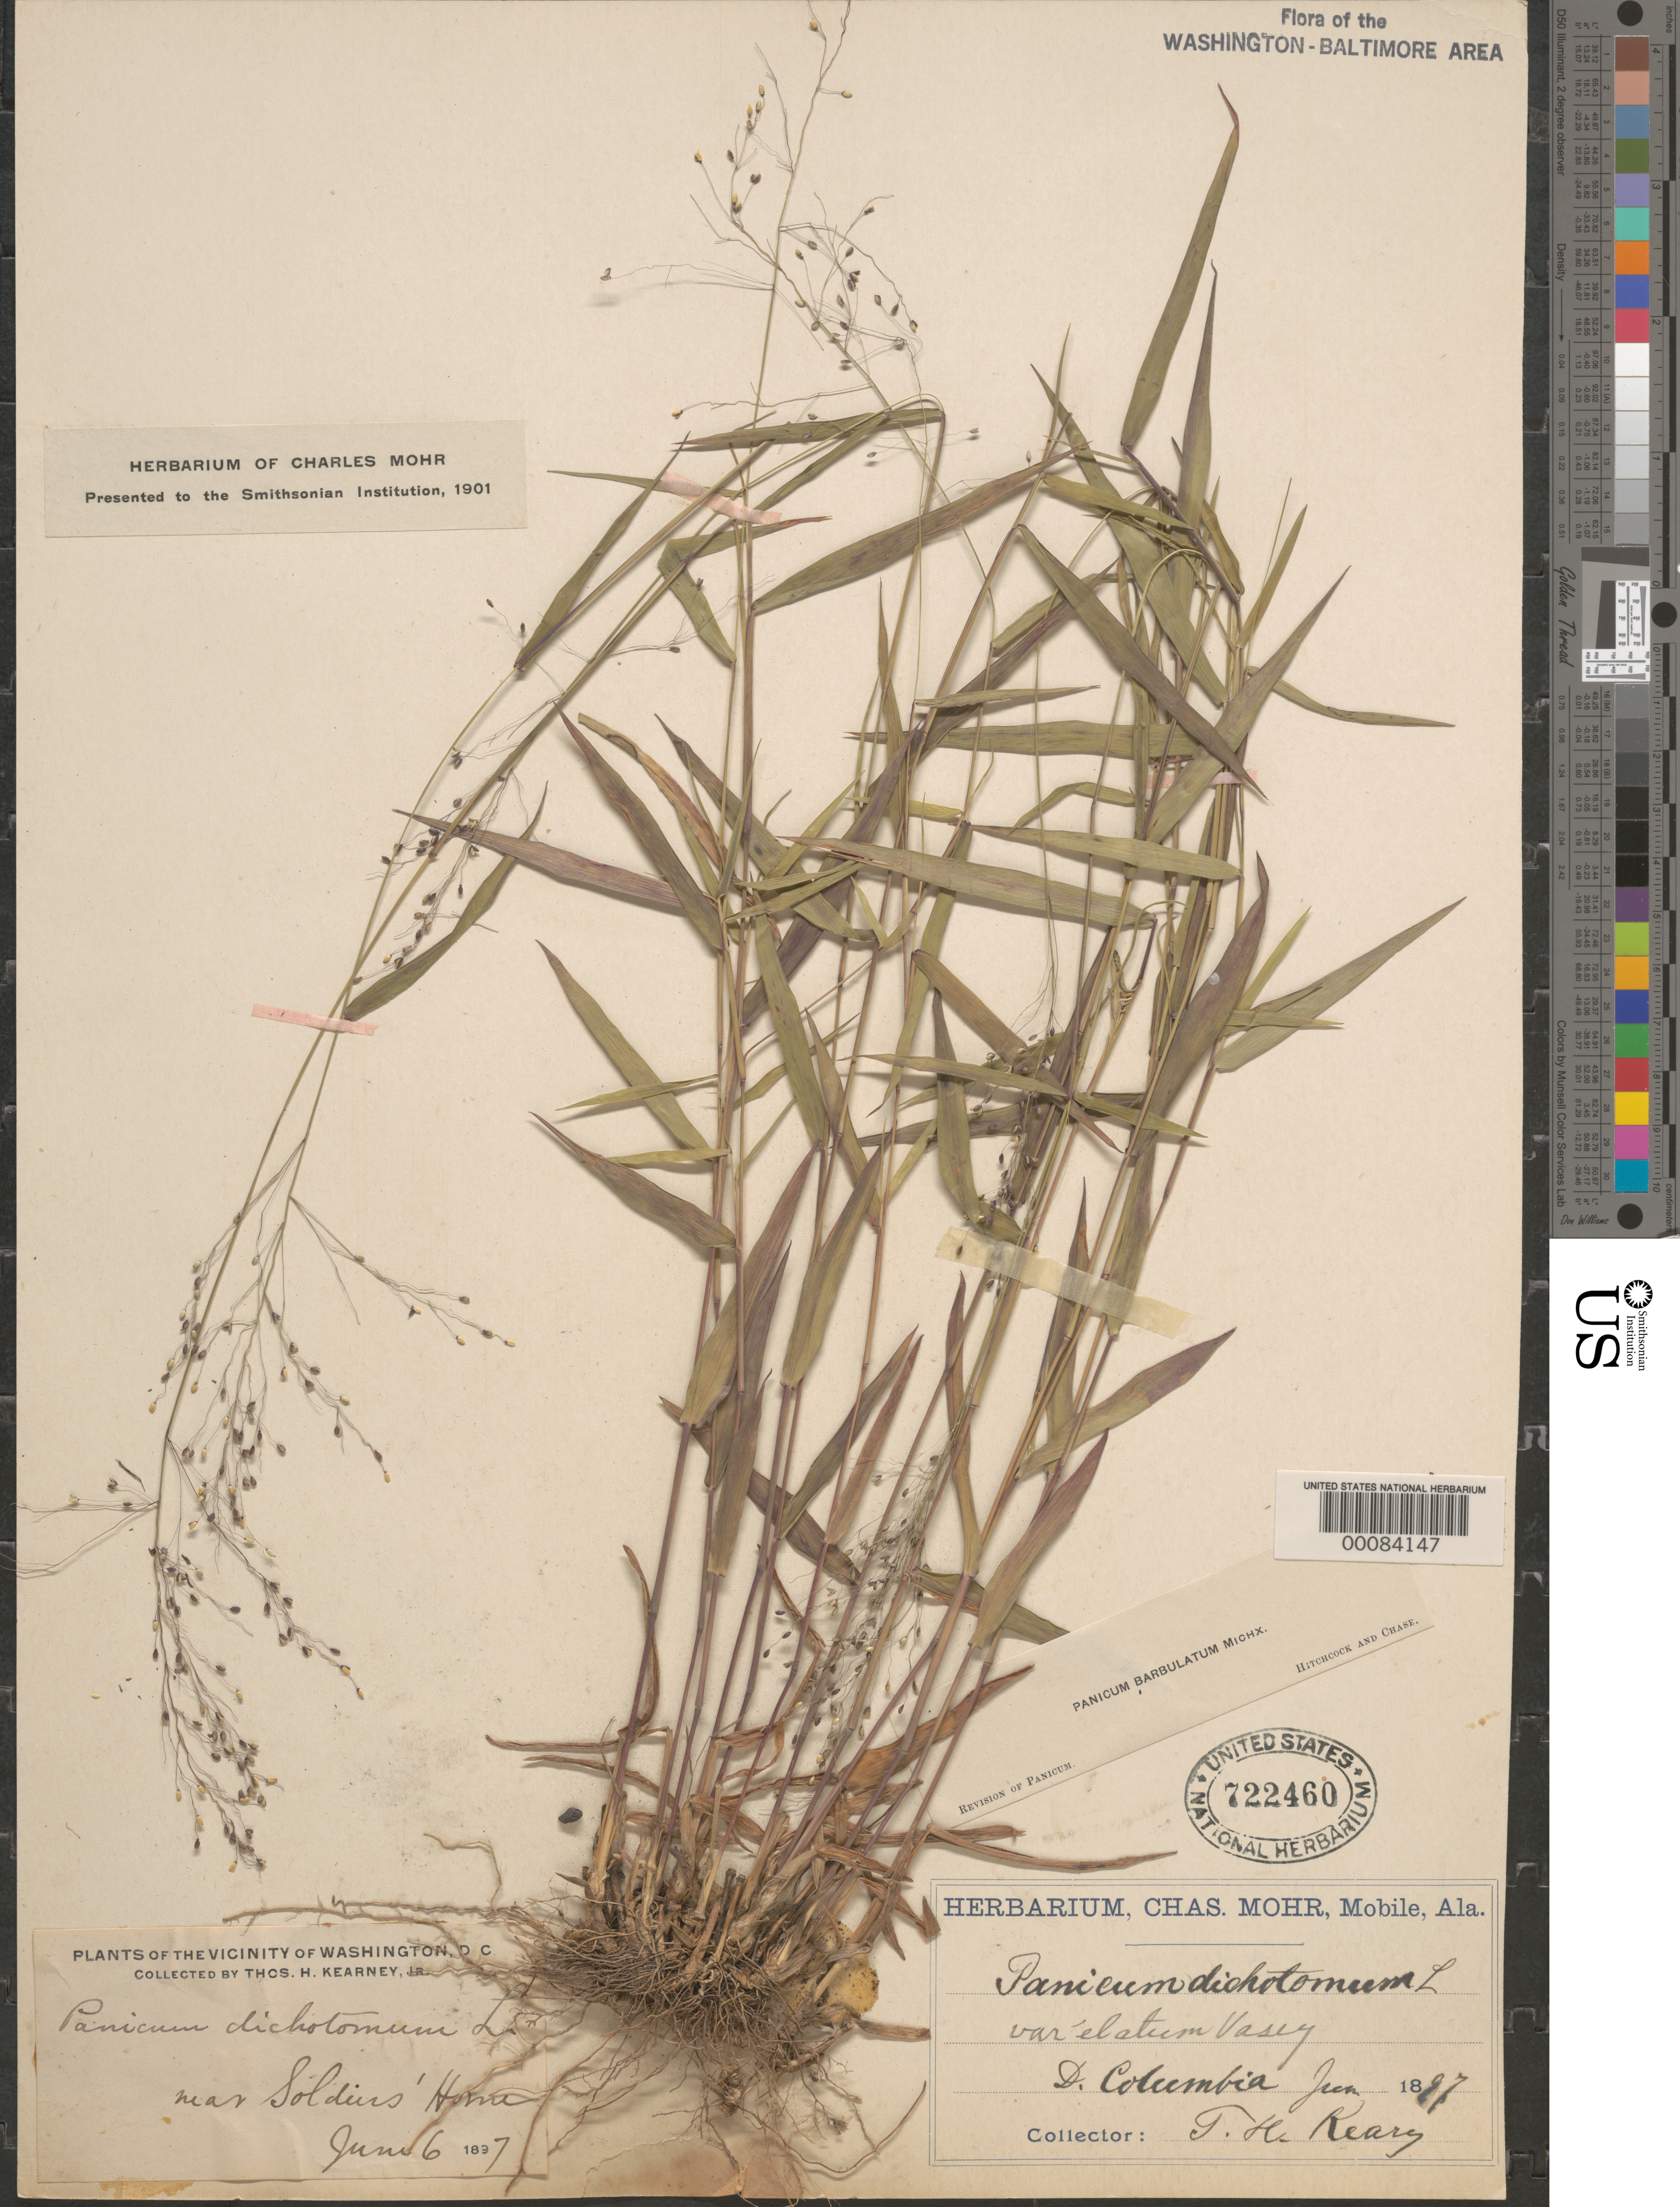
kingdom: Plantae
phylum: Tracheophyta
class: Liliopsida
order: Poales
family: Poaceae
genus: Dichanthelium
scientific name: Dichanthelium dichotomum var. dichotomum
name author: (L.) Gould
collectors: T. H. Kearney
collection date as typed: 06 Jun 1897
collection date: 1897-06-06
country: United States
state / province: District of Columbia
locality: Near Soldiers Home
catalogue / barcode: US 722460